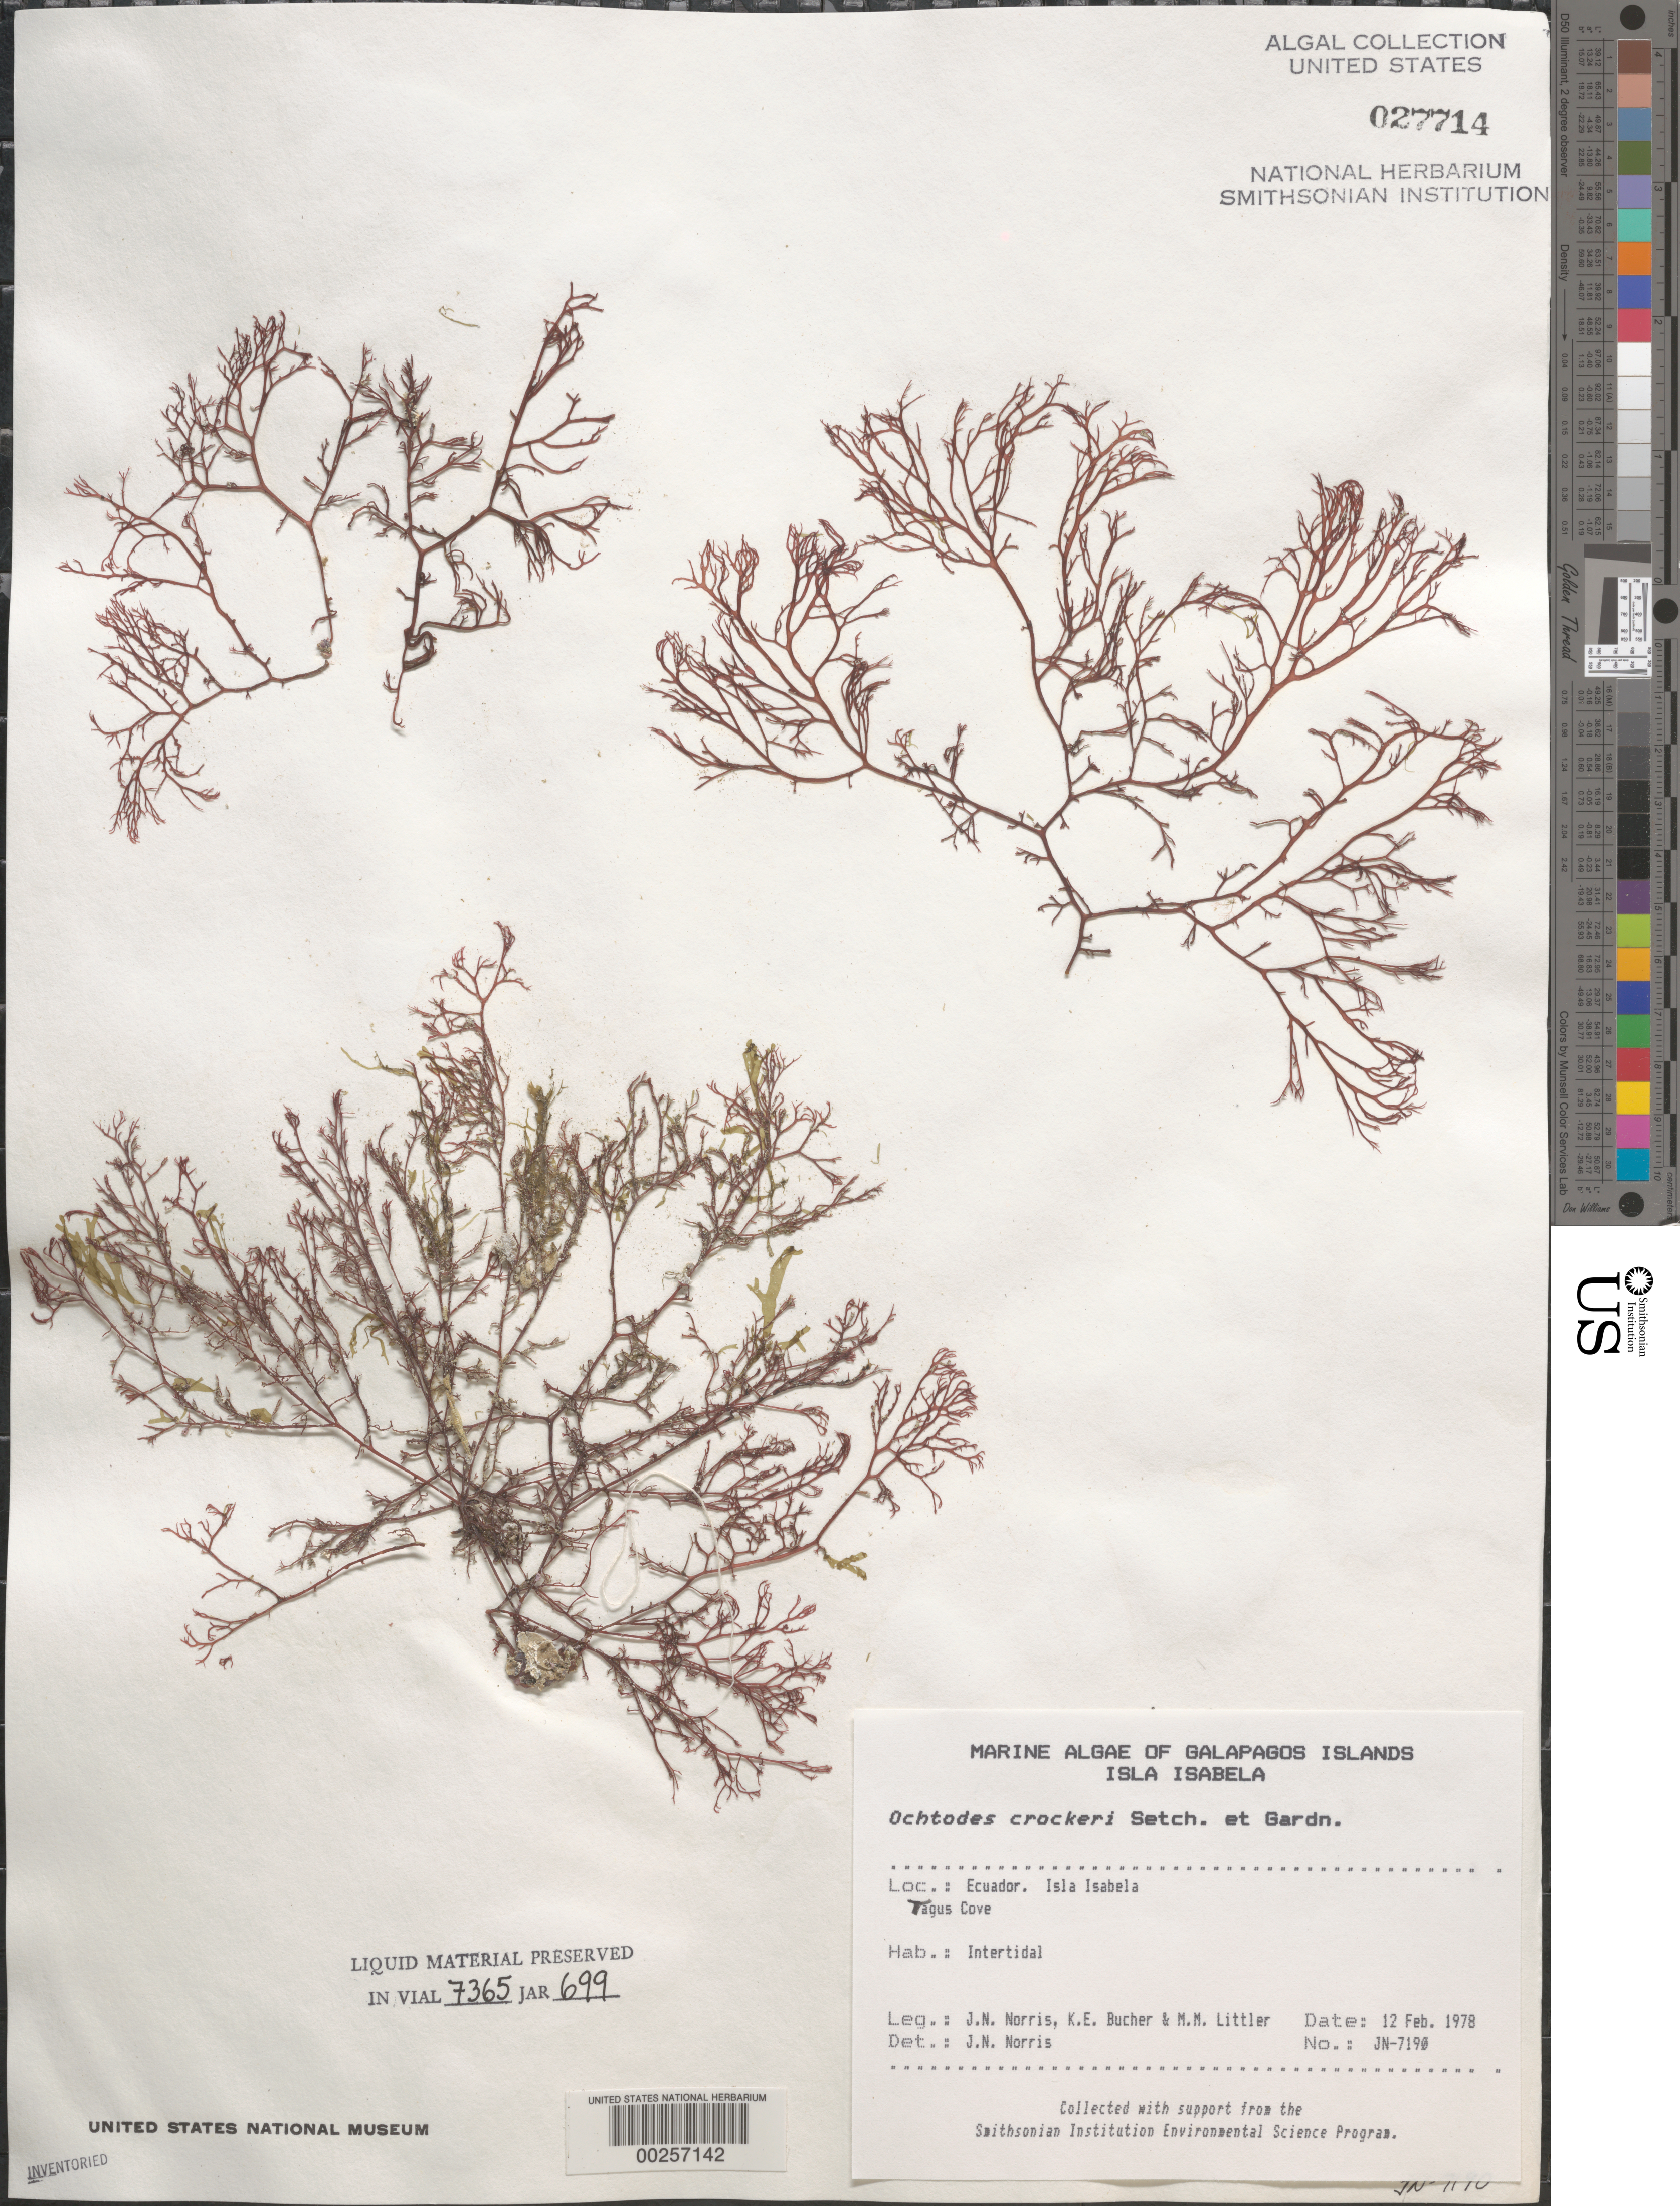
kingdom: Plantae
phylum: Rhodophyta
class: Florideophyceae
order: Gigartinales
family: Rhizophyllidaceae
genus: Ochtodes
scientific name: Ochtodes crockeri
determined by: Norris, James N.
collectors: J. N. Norris, K. E. Bucher & M. M. Littler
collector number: JN-7190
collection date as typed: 12 Feb 1978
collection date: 1978-02-12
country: Ecuador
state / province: Colón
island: Isabela [Albemarle]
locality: Tagus Cove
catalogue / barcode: US 27714